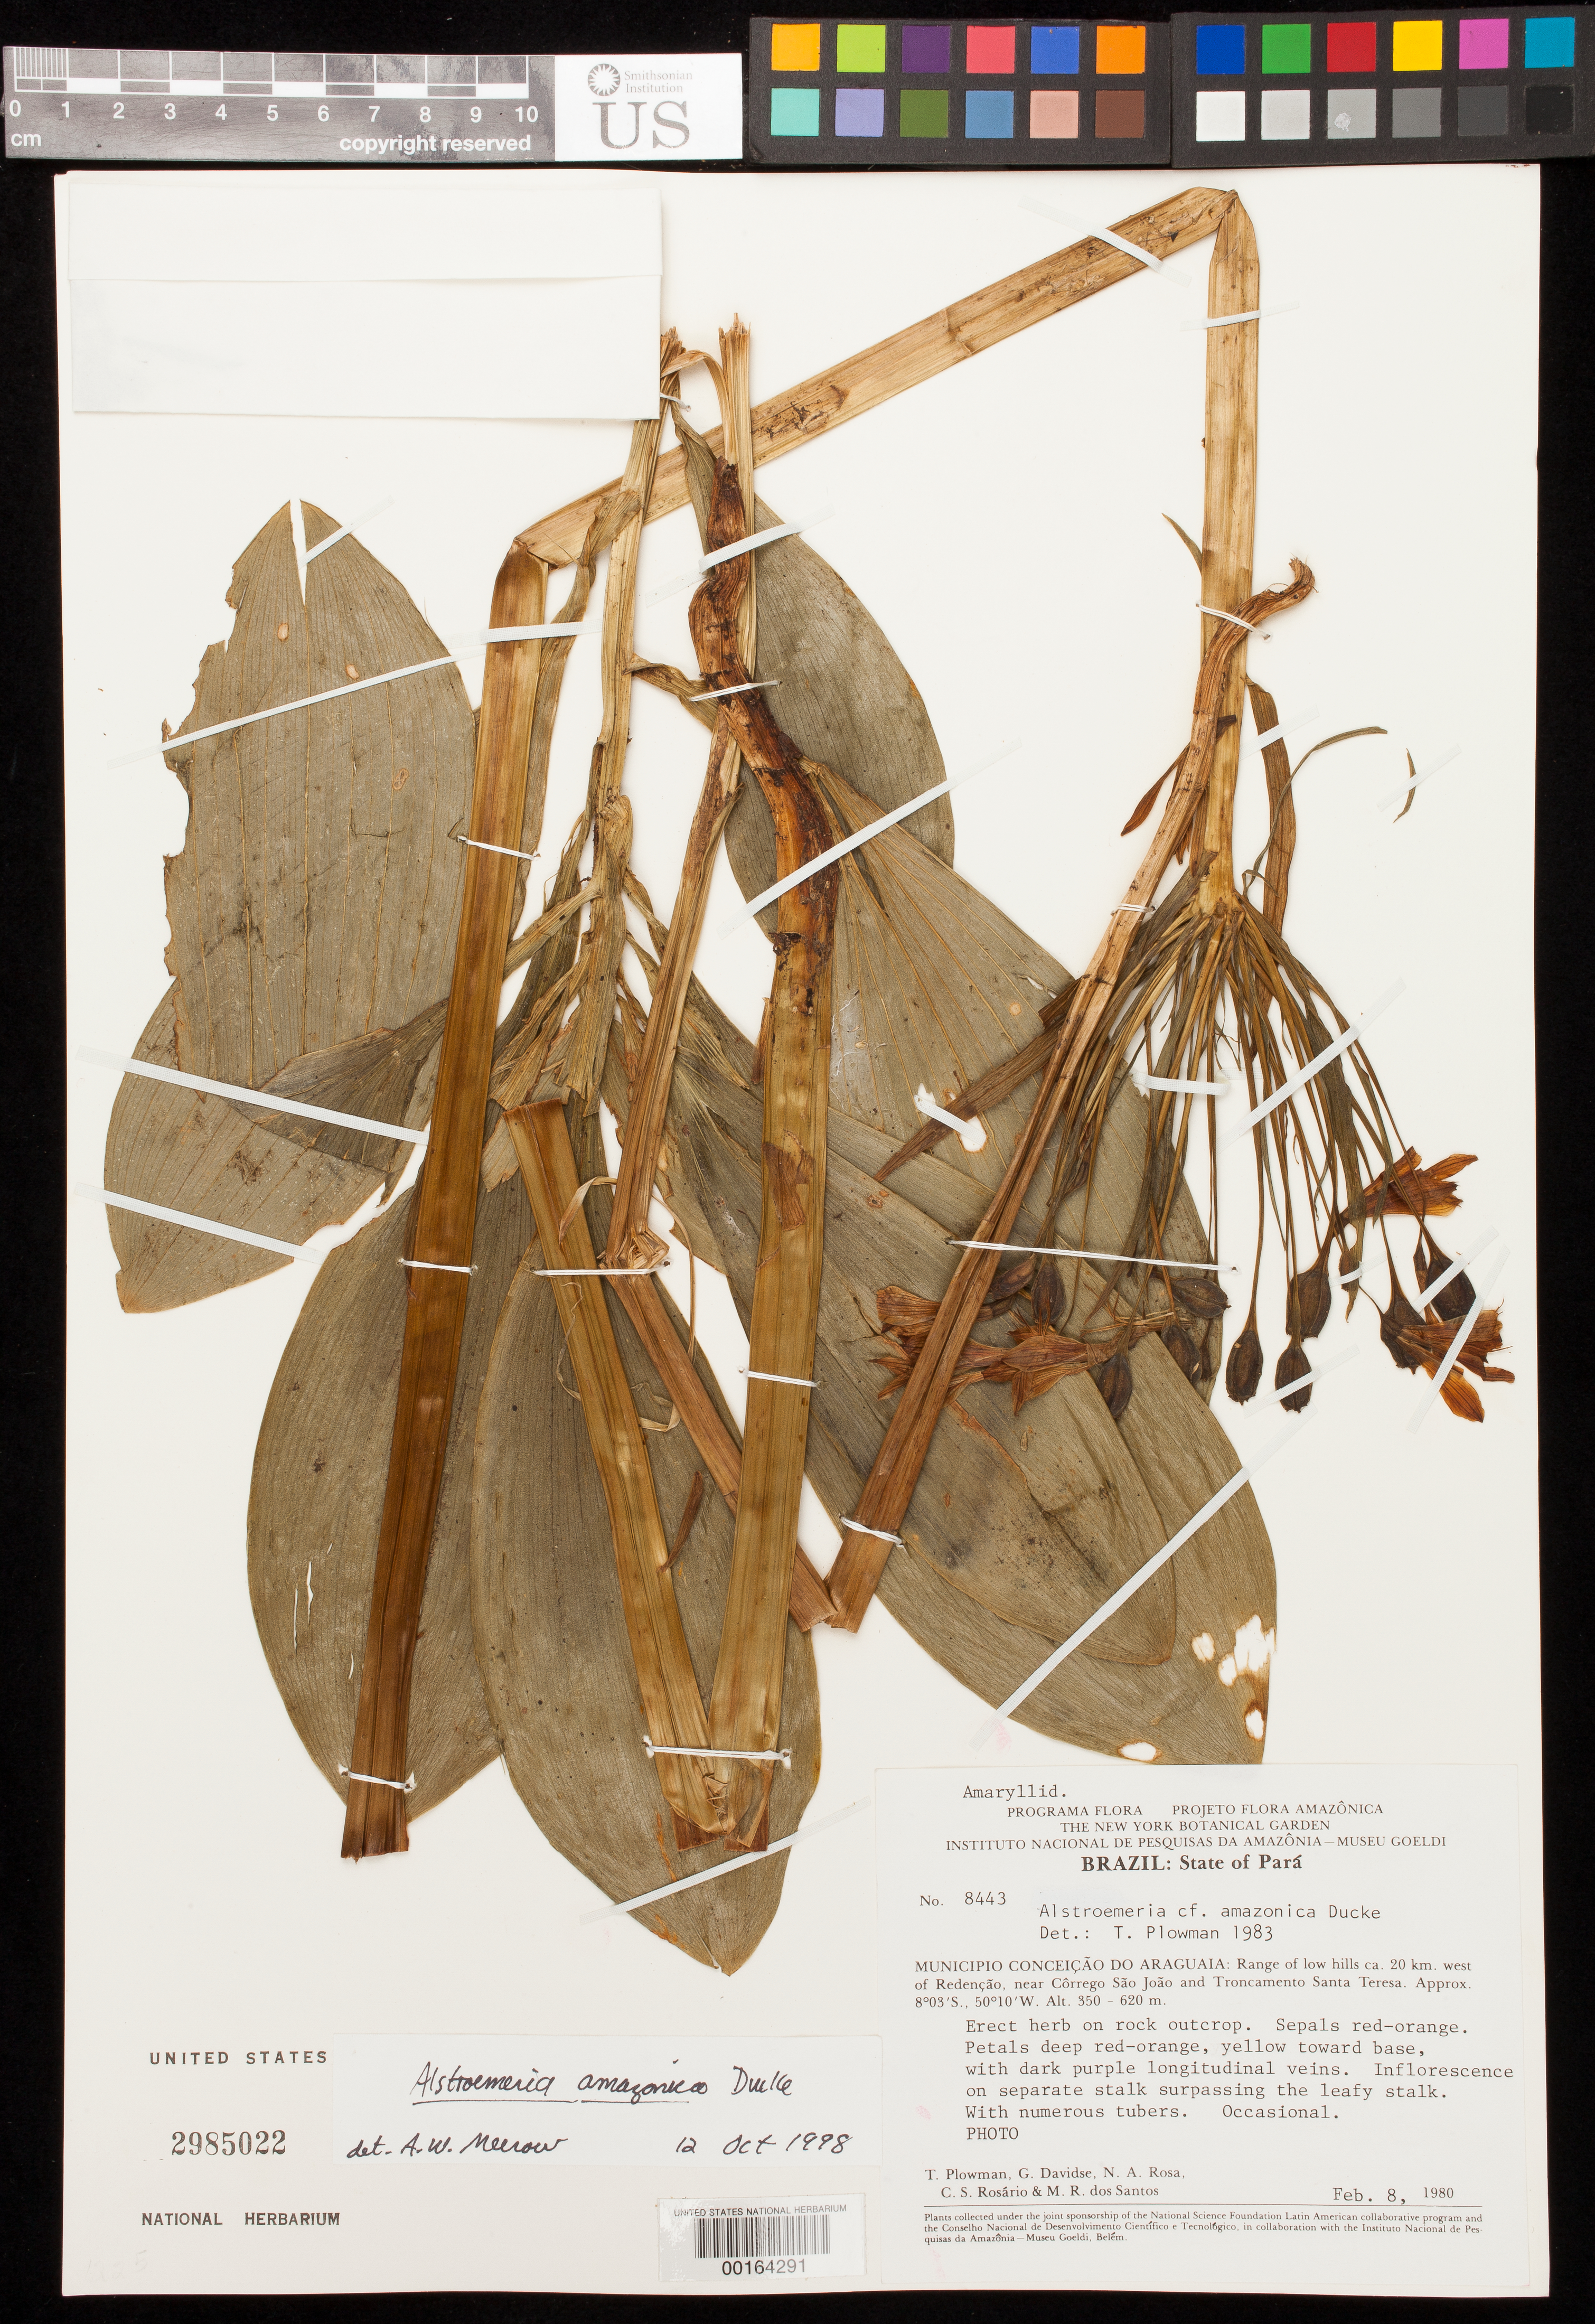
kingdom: Plantae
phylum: Tracheophyta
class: Liliopsida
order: Liliales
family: Alstroemeriaceae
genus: Alstroemeria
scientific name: Alstroemeria amazonica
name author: Ducke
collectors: T. Plowman, G. Davidse, N. A. Rosa, C. S. Rosário & M. R. Santos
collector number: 8443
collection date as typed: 08 Feb 1980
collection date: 1980-02-08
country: Brazil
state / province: Pará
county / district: Conceição do Araguaia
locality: Range of low hills ca 20 km w of redencao, near corrego sao joao and troncamento santa teresa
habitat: Rock outcrop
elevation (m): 350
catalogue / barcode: US 2985022